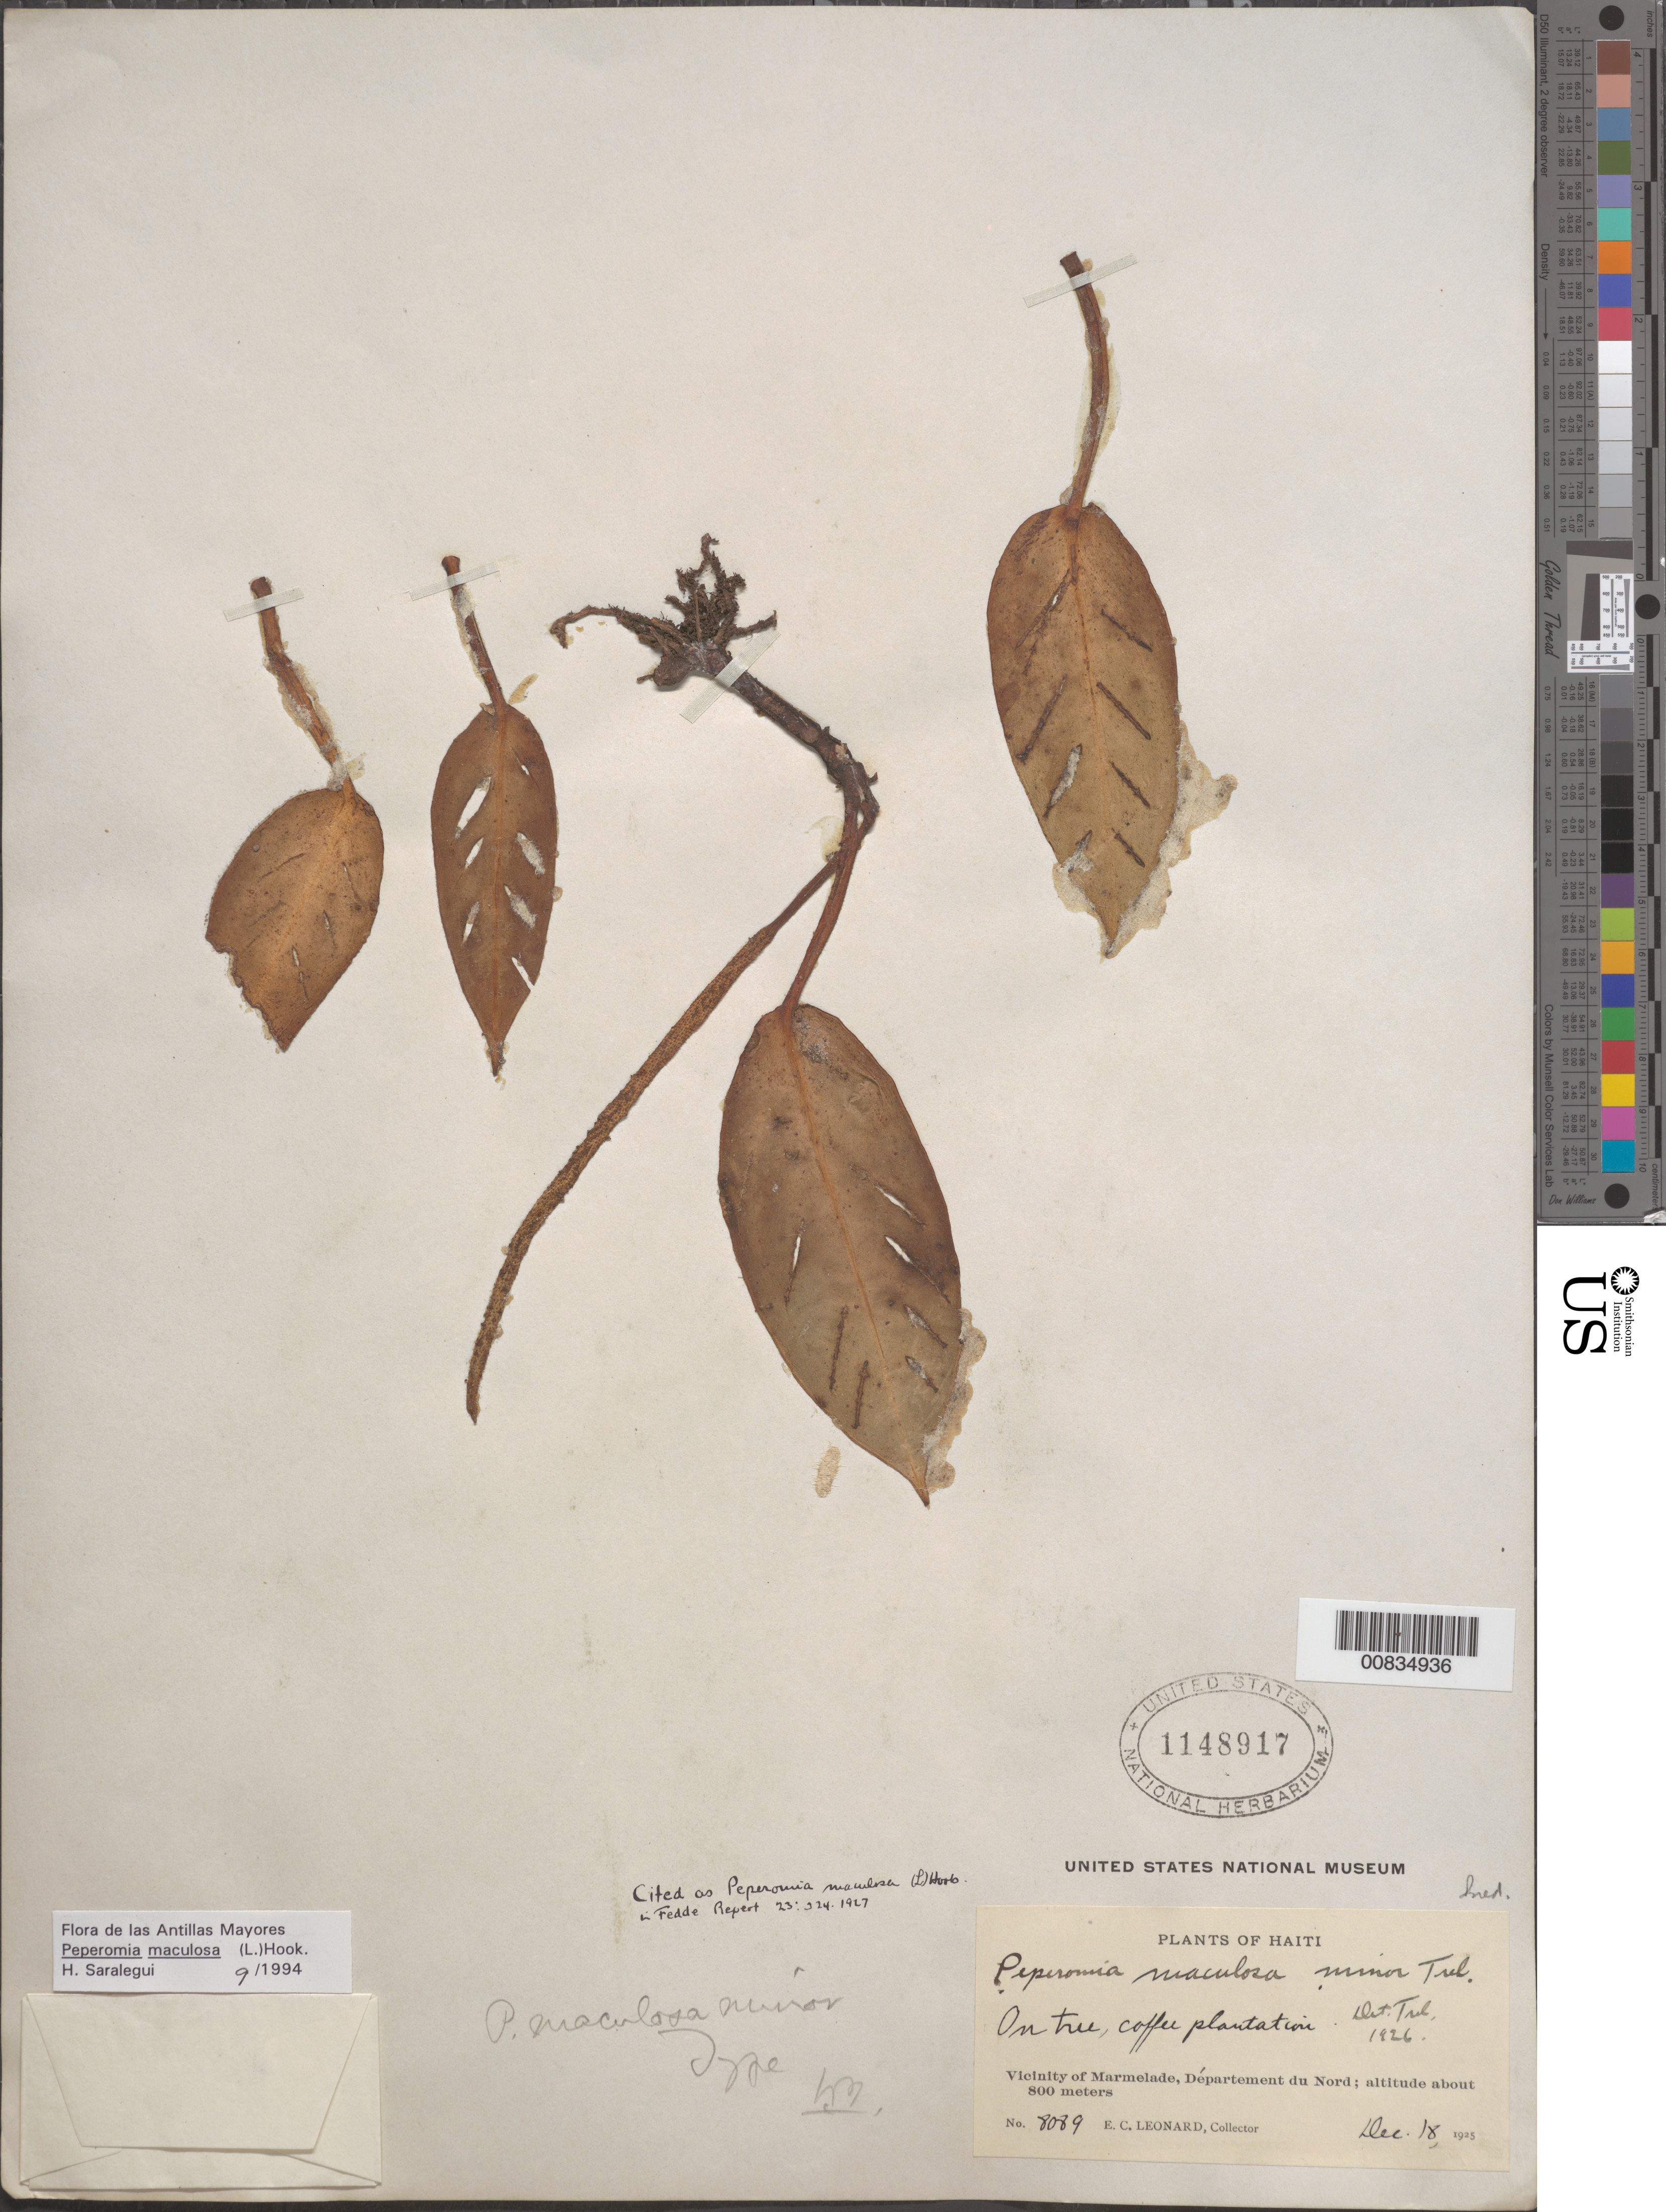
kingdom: Plantae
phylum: Tracheophyta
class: Magnoliopsida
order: Piperales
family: Piperaceae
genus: Peperomia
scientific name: Peperomia maculosa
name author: (L.) Hook.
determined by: Saralegui Boza, H., (HAJB), Jardin Botanico Nacional (Habana)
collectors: E. C. Leonard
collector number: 8089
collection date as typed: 18 Dec 1925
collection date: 1925-12-18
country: Haiti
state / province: Nord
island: Hispaniola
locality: Vicinity of Marmelade.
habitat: On tree, coffee plantation..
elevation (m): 800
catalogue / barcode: US 1148917